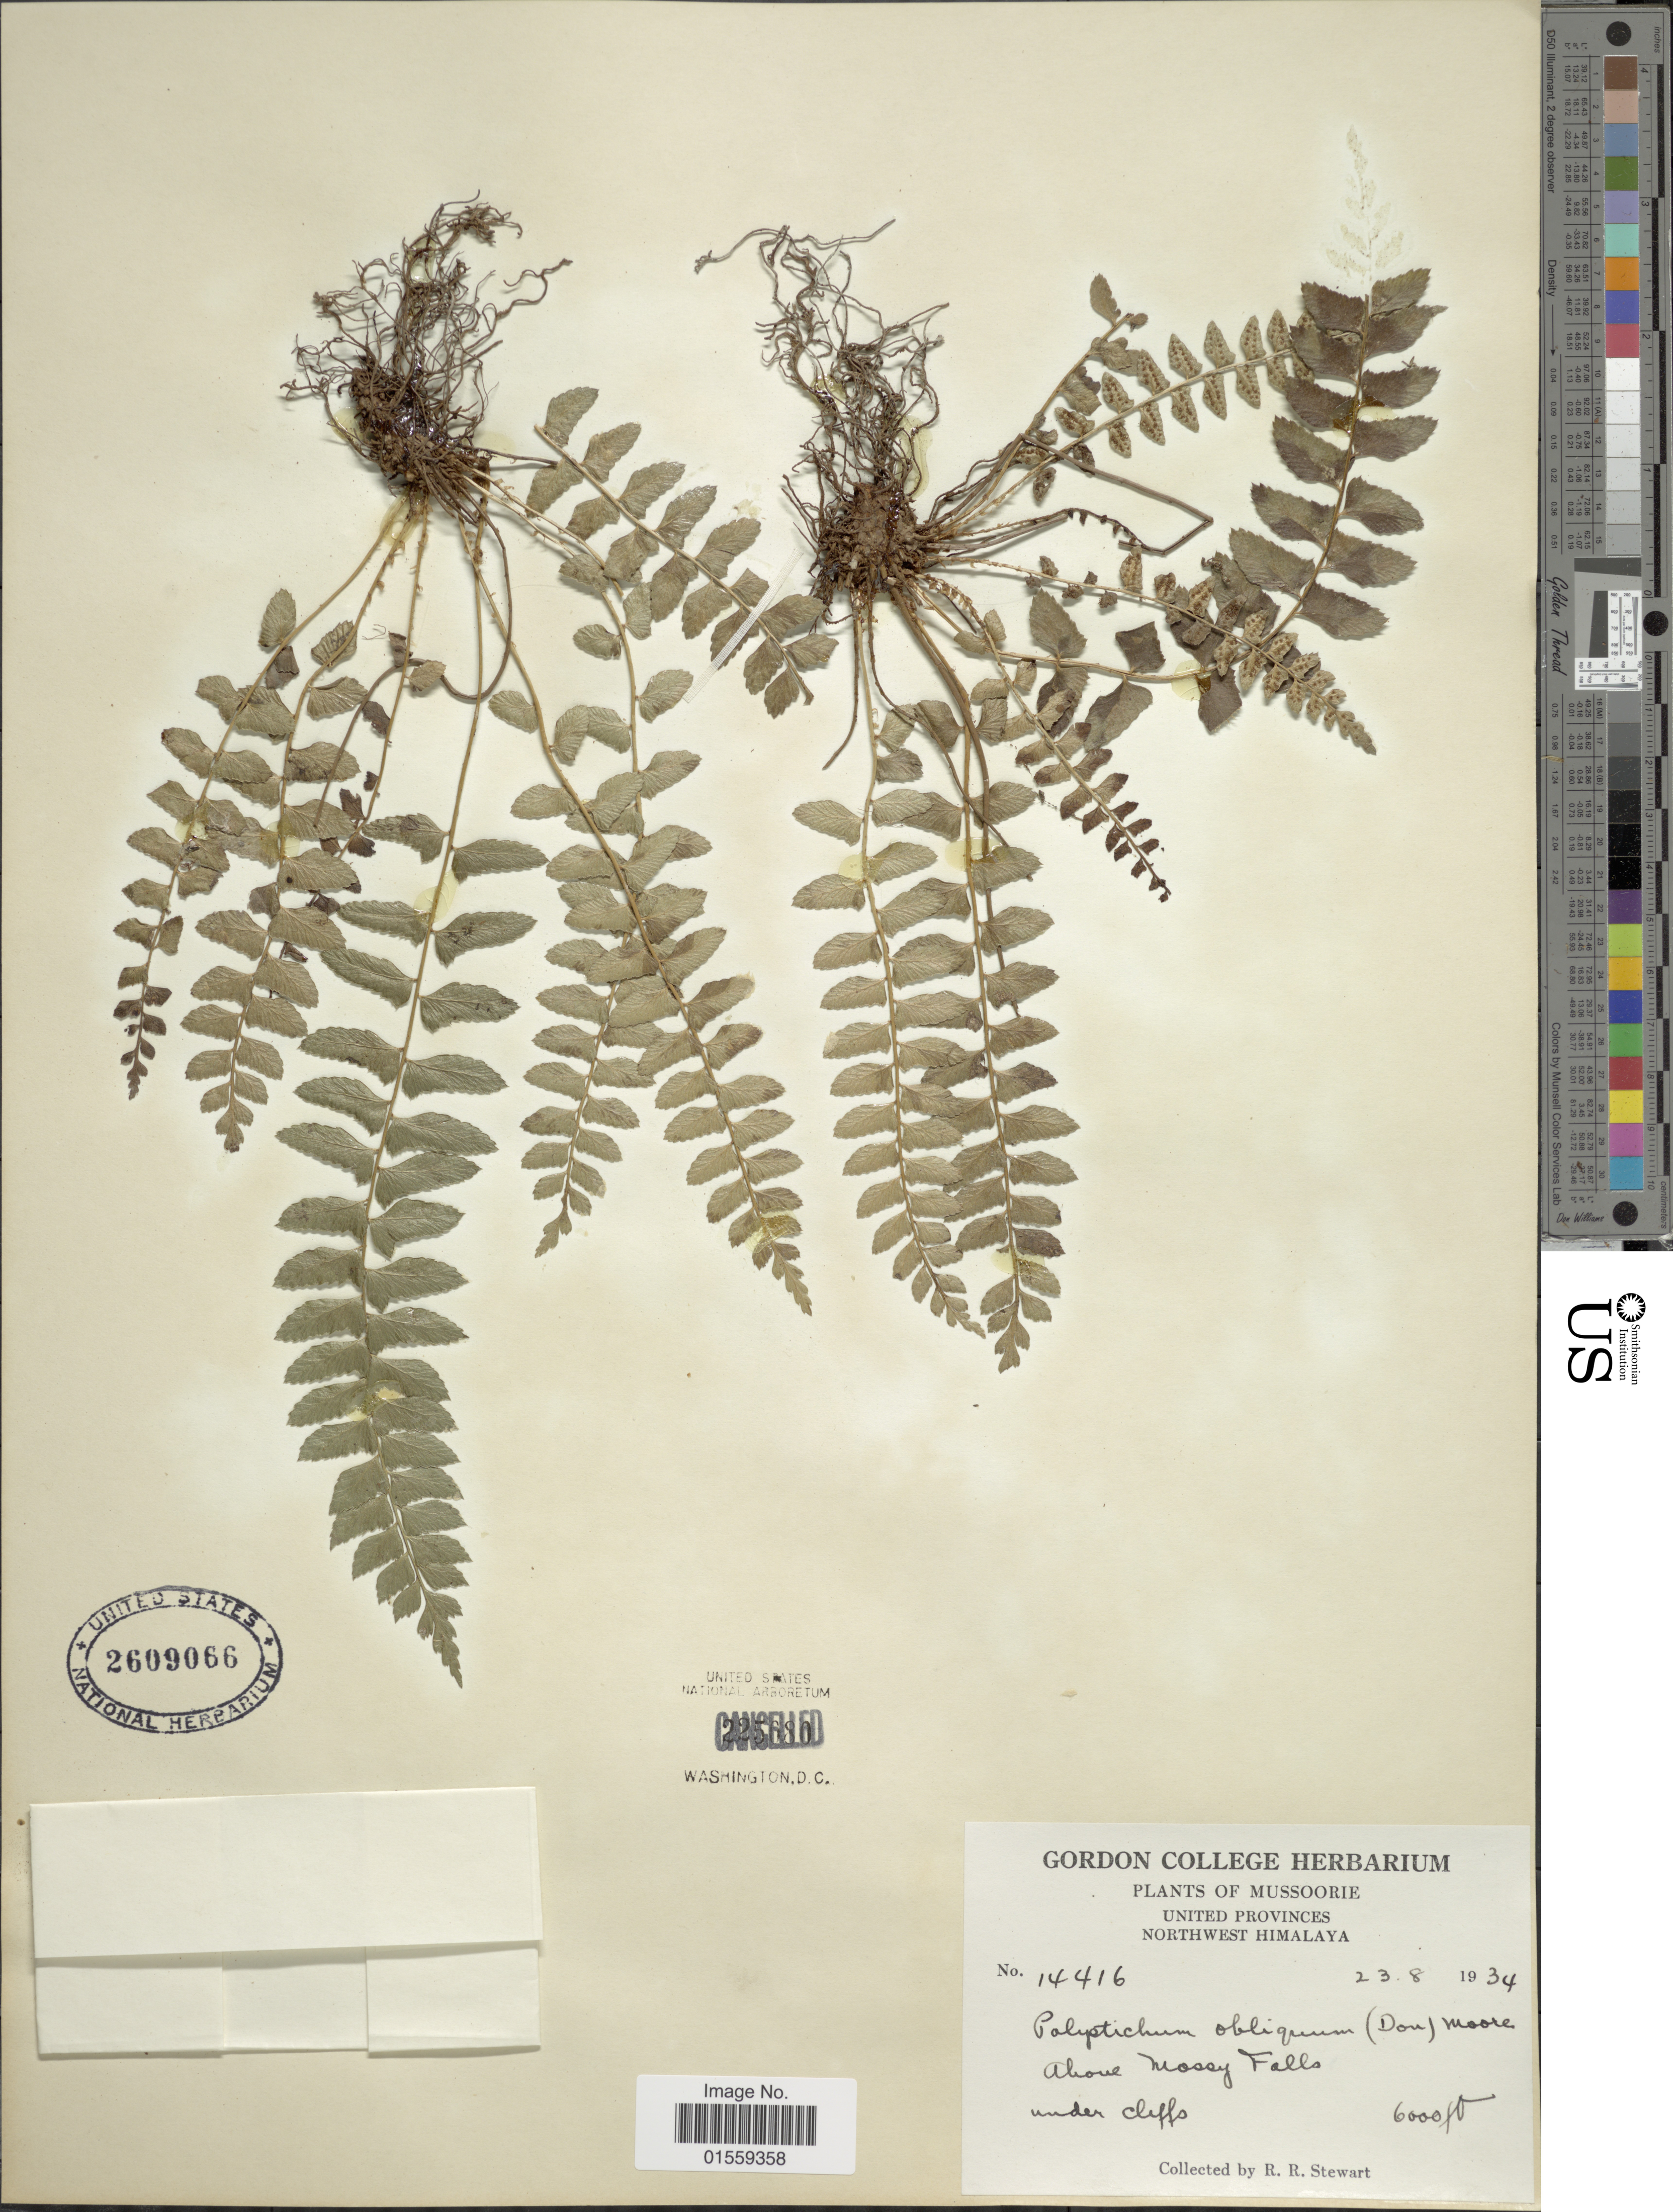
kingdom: Plantae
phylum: Tracheophyta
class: Polypodiopsida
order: Polypodiales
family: Dryopteridaceae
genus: Polystichum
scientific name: Polystichum obliquum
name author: (D. Don) T. Moore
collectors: R. R. Stewart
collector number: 14416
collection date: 1934-08-23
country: India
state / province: Uttarakhand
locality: Mussoorie, United Provinces, Northwest Himalaya, above Mossy Falls, under cliffs.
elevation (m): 1829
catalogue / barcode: US 2609066